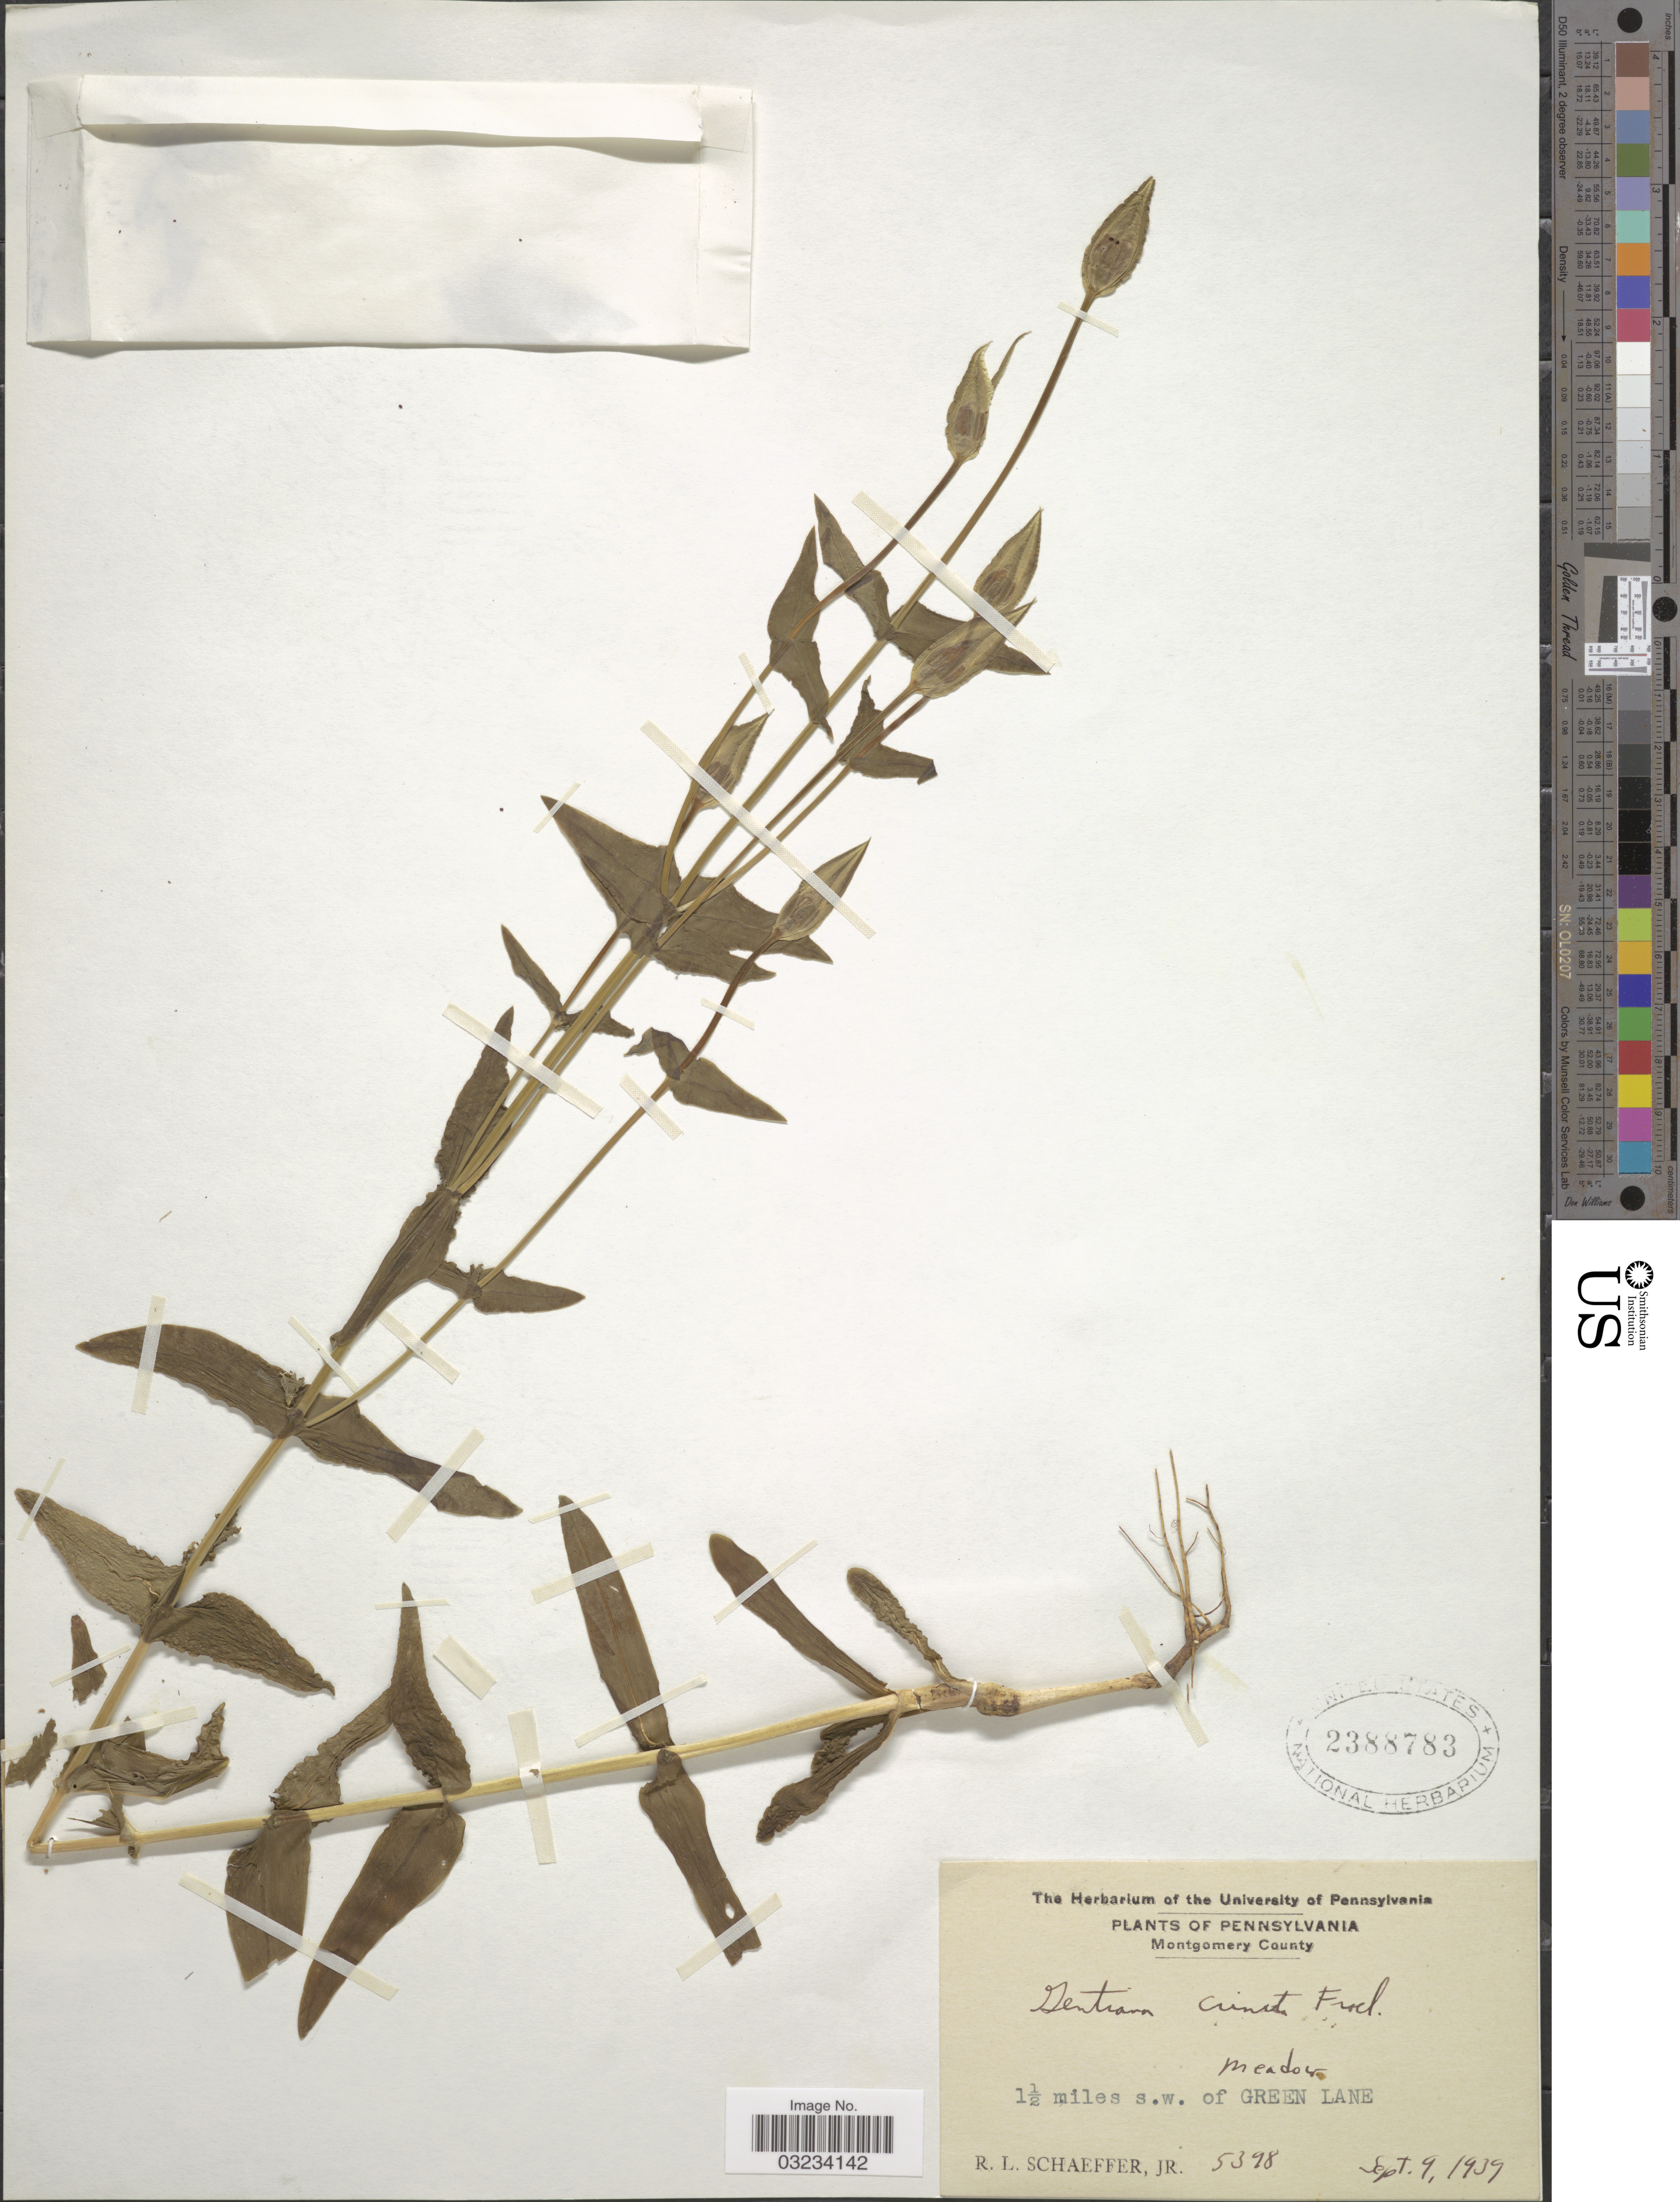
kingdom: Plantae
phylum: Tracheophyta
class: Magnoliopsida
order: Gentianales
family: Gentianaceae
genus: Gentiana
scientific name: Gentiana crinita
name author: Froel.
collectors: R. L. Schaeffer Jr.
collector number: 5398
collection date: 1939-09-09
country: United States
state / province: Pennsylvania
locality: Montgomery County, 1½ miles s.w. of Green Lane.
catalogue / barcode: US 2388783